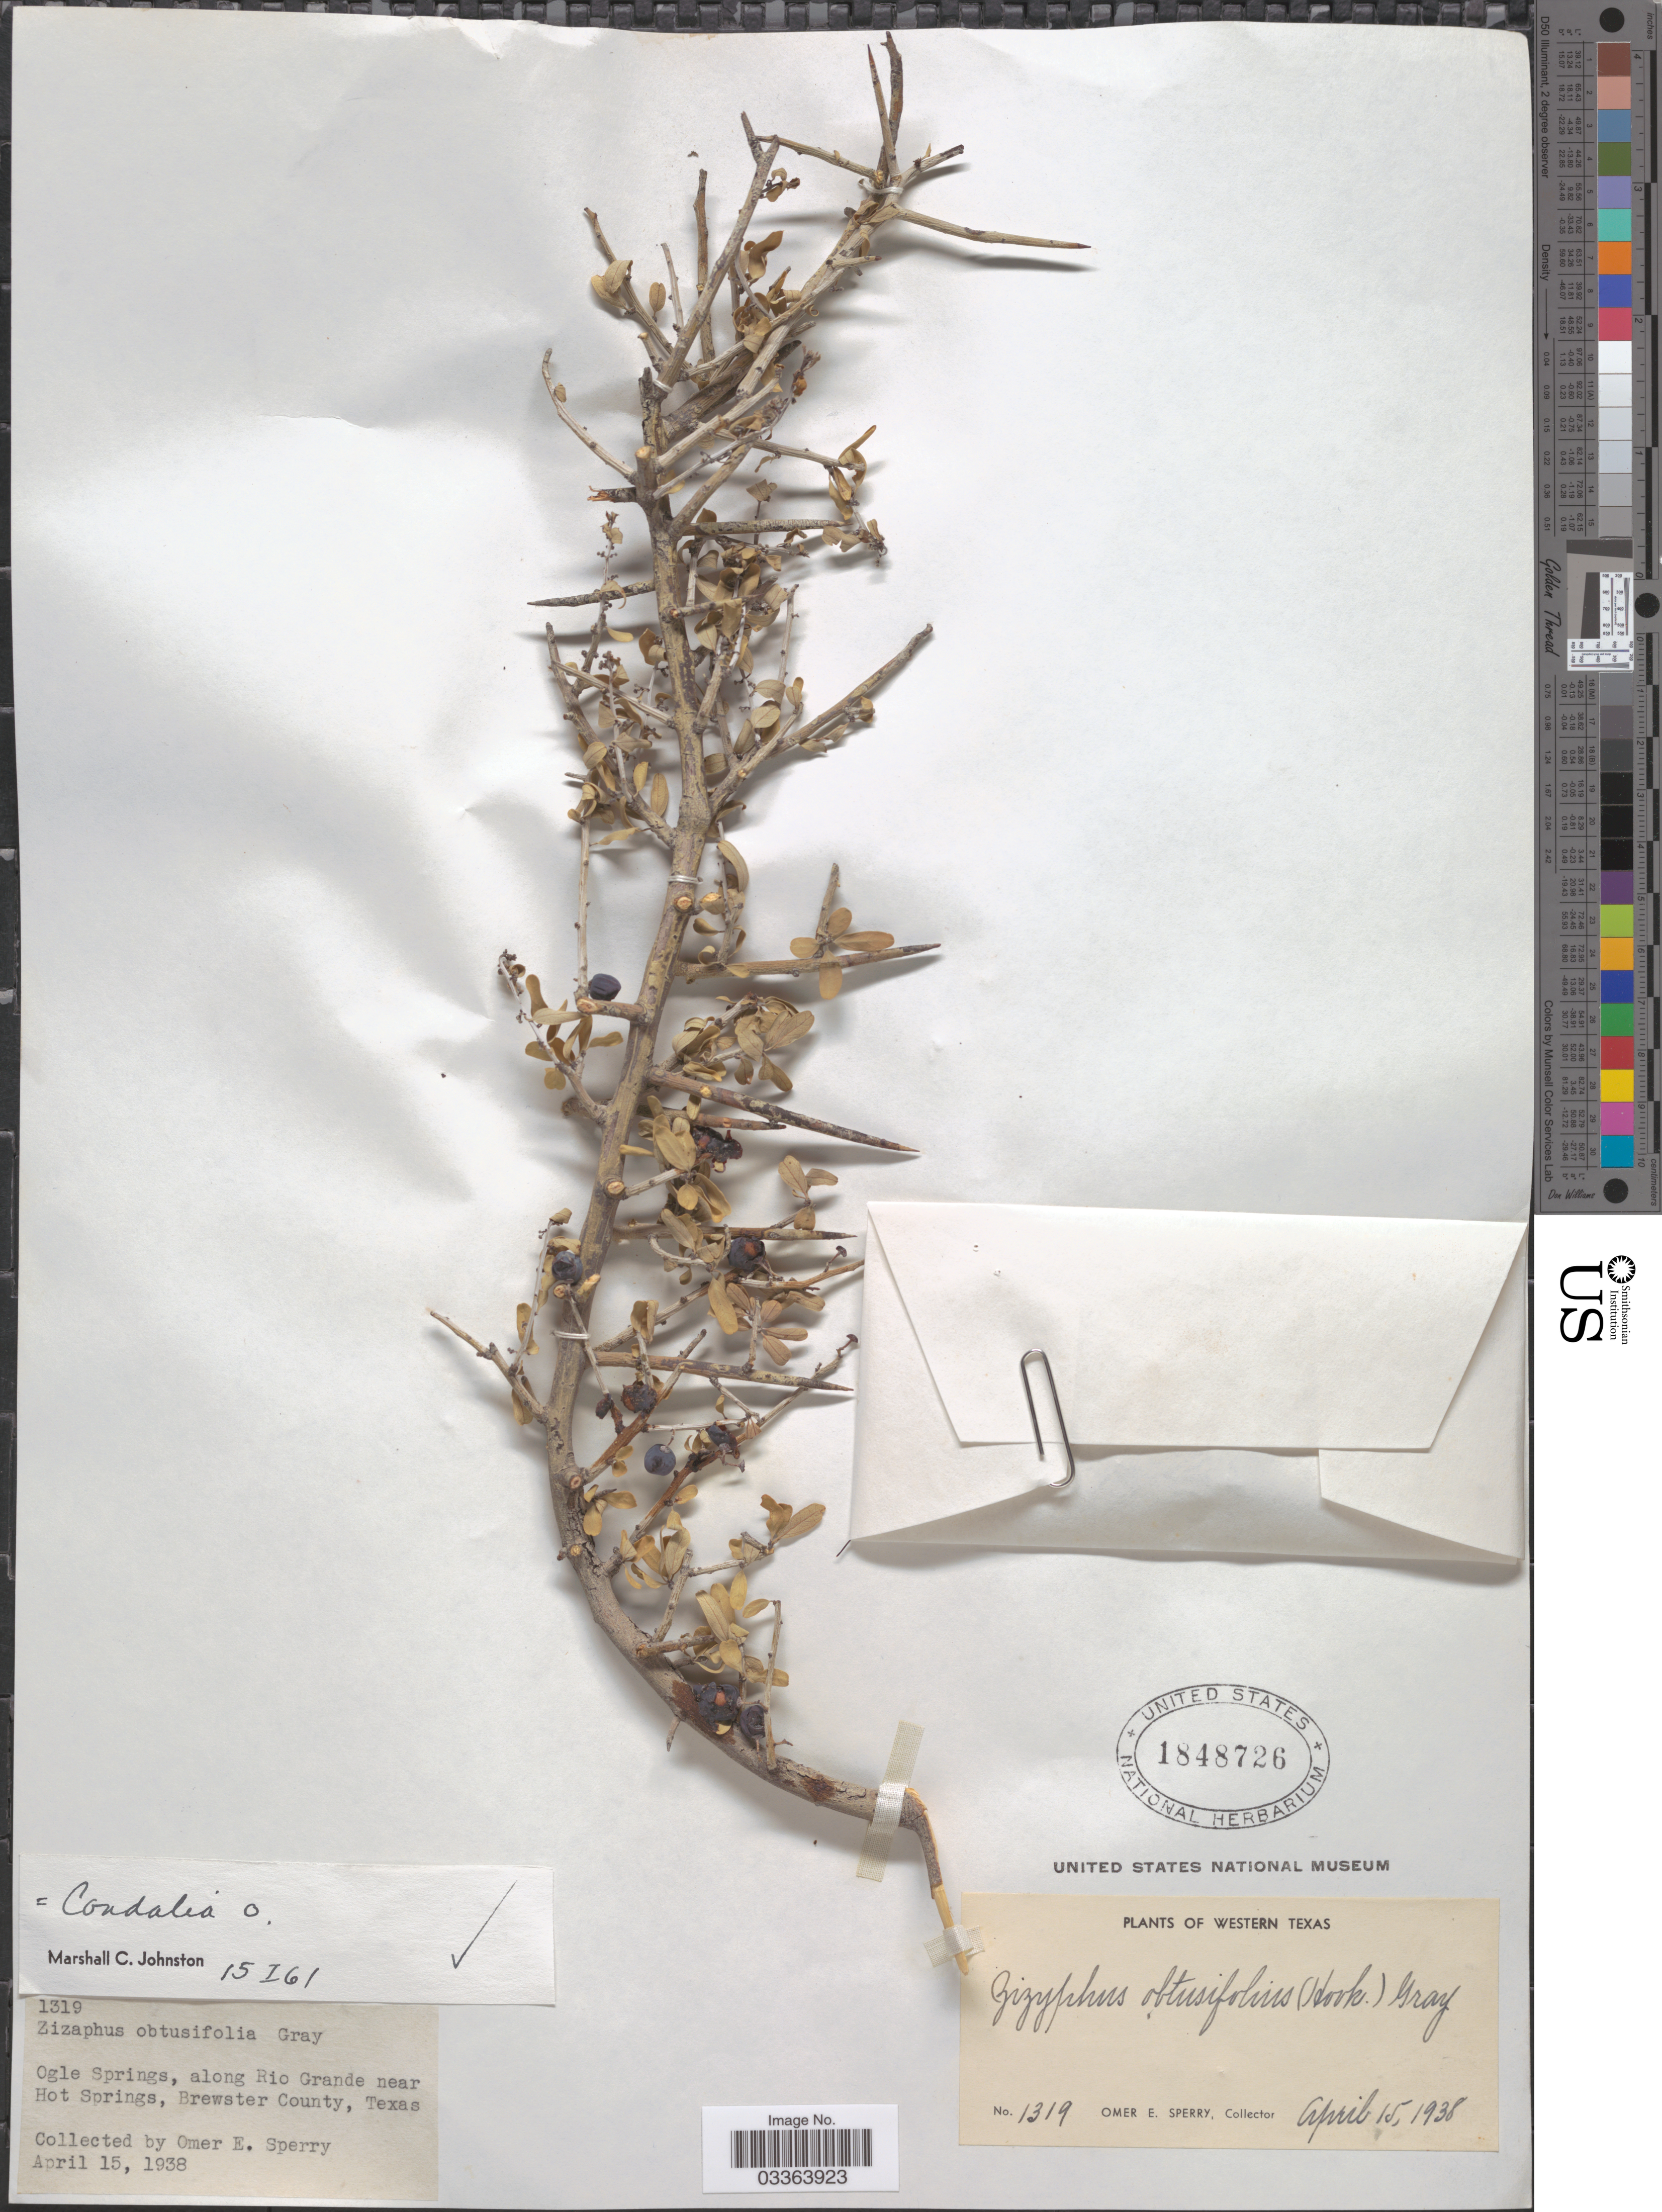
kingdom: Plantae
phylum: Tracheophyta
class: Magnoliopsida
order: Rosales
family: Rhamnaceae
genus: Sarcomphalus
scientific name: Sarcomphalus obtusifolius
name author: (Hook. ex Torr. & A. Gray) Hauenschild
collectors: O. E. Sperry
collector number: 1319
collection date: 1938-04-15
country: United States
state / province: Texas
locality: Western Texas. Ogle Springs, along Rio Grande near Hot Springs, Brewster County.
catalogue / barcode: US 1848726